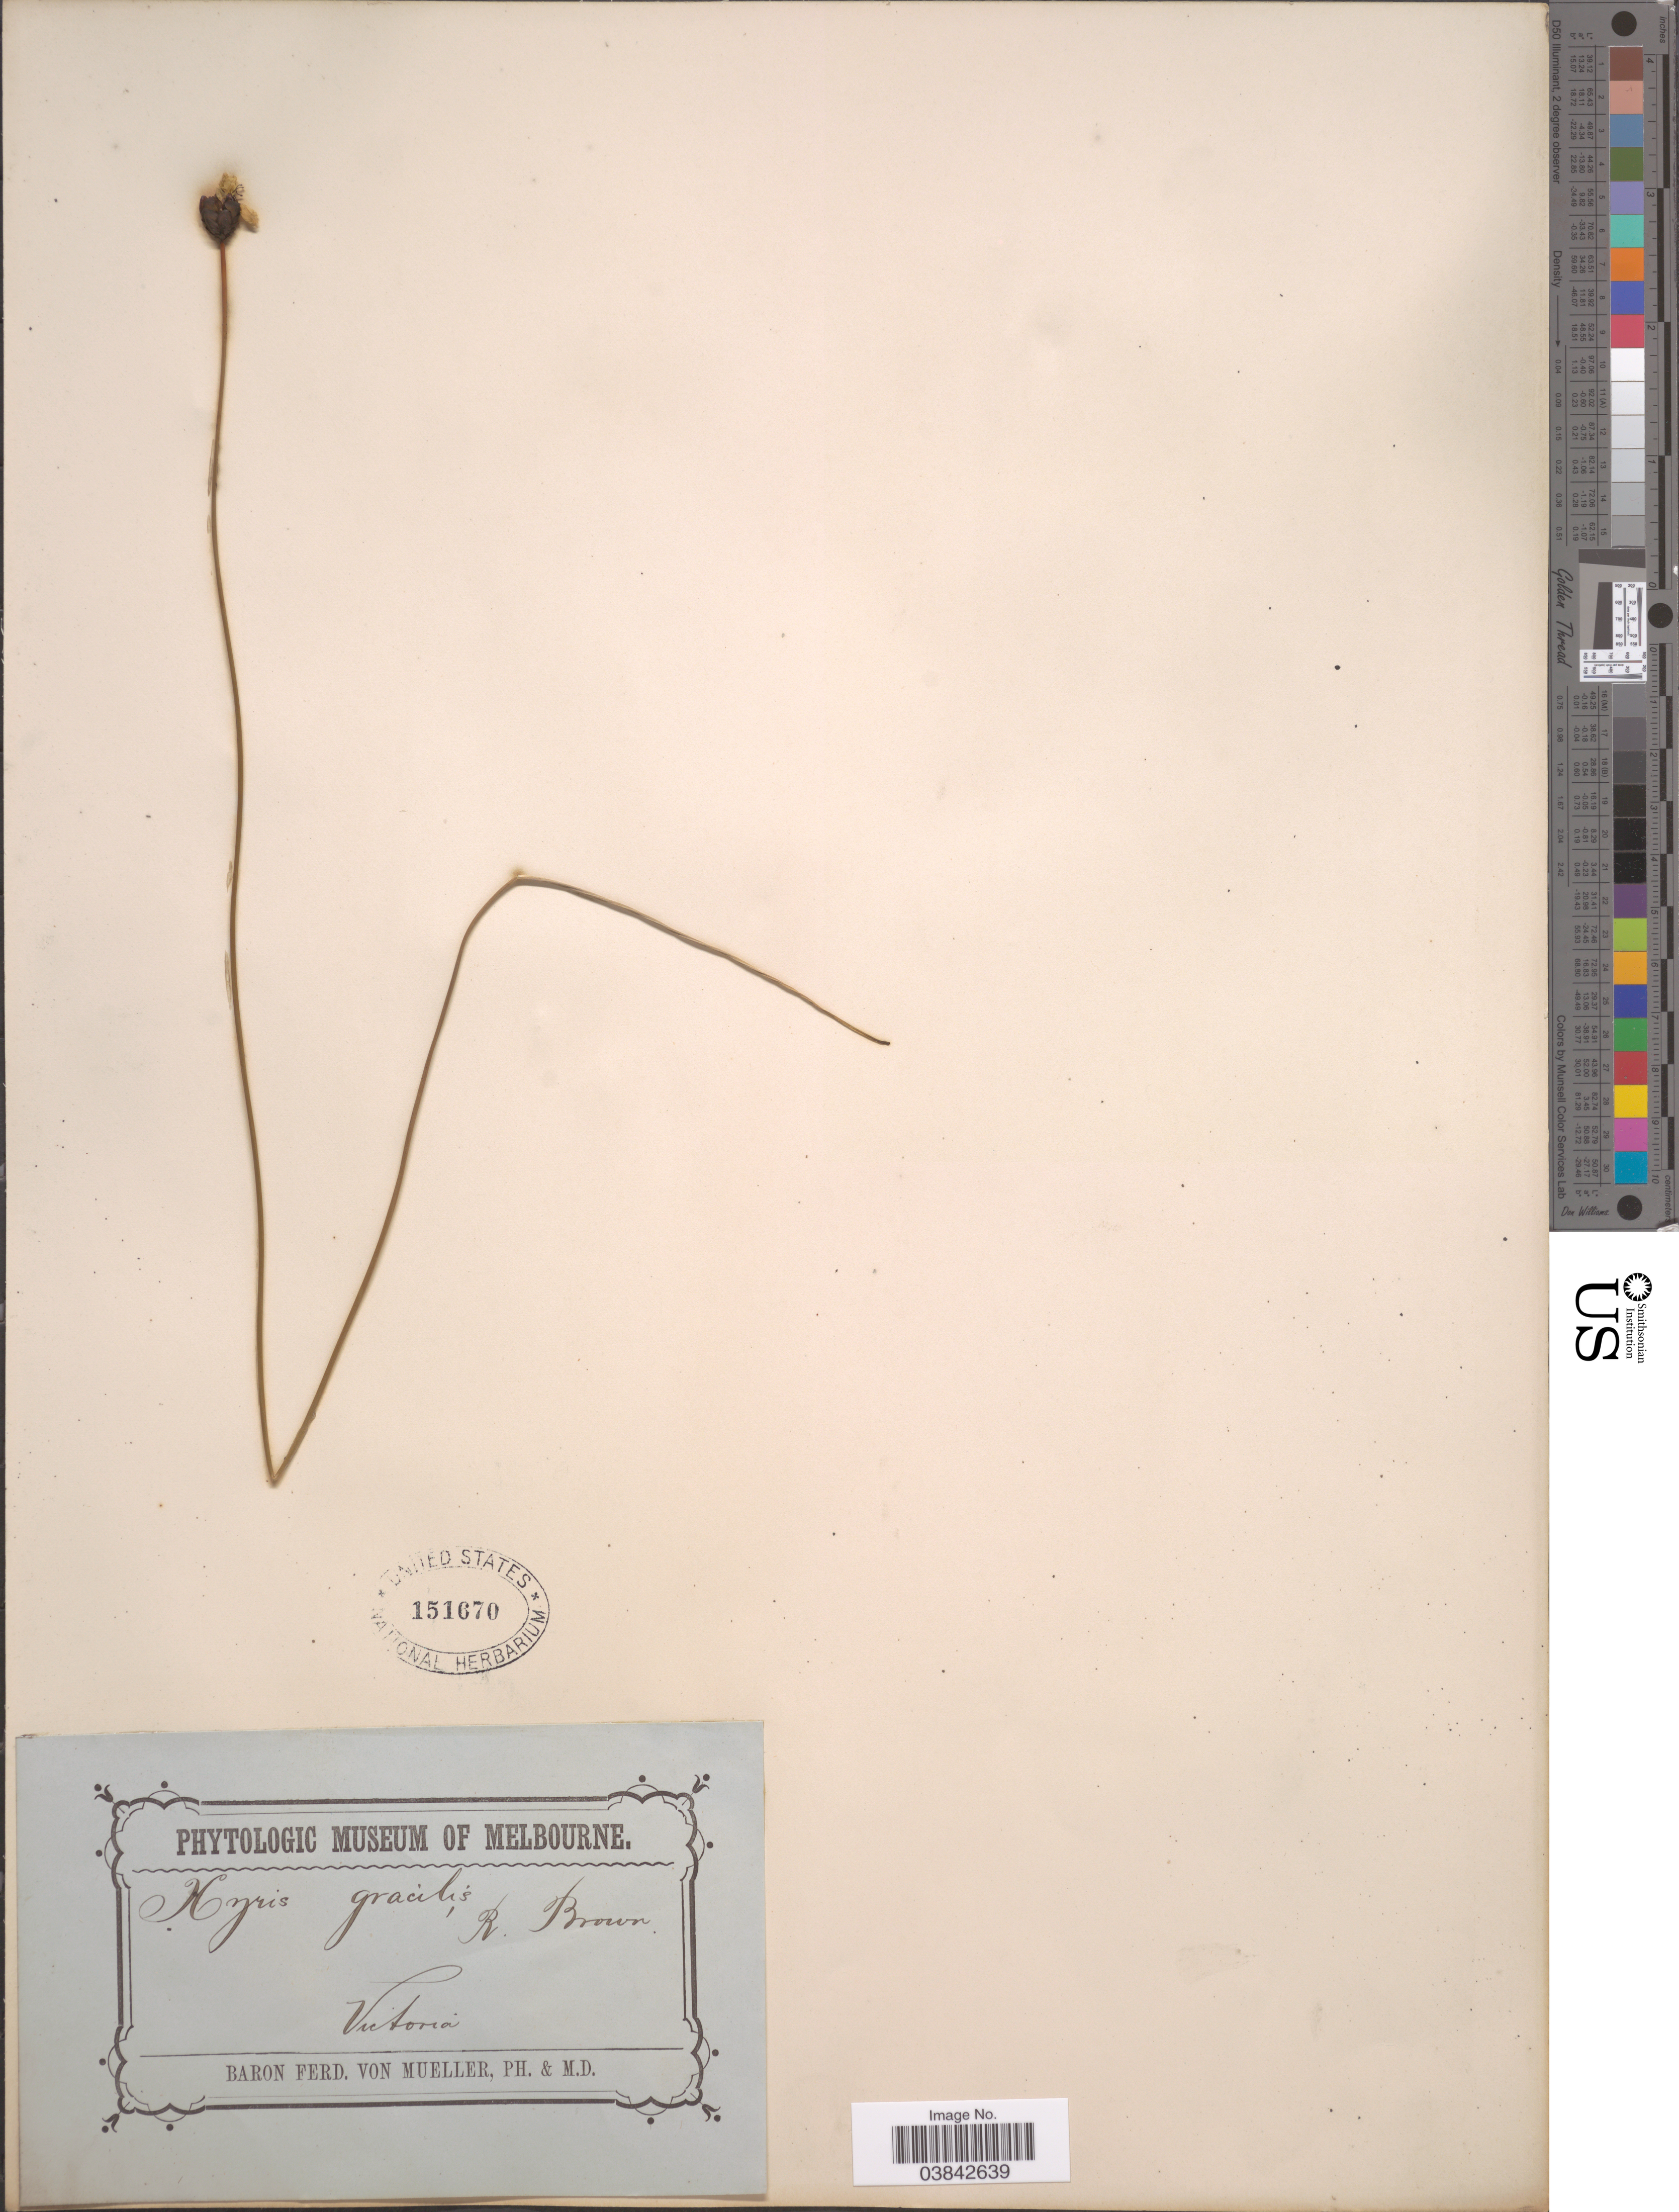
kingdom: Plantae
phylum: Tracheophyta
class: Liliopsida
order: Poales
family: Xyridaceae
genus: Xyris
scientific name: Xyris gracilis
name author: R. Br.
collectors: B. von Mueller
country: Australia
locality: Victoria.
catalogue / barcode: US 151670